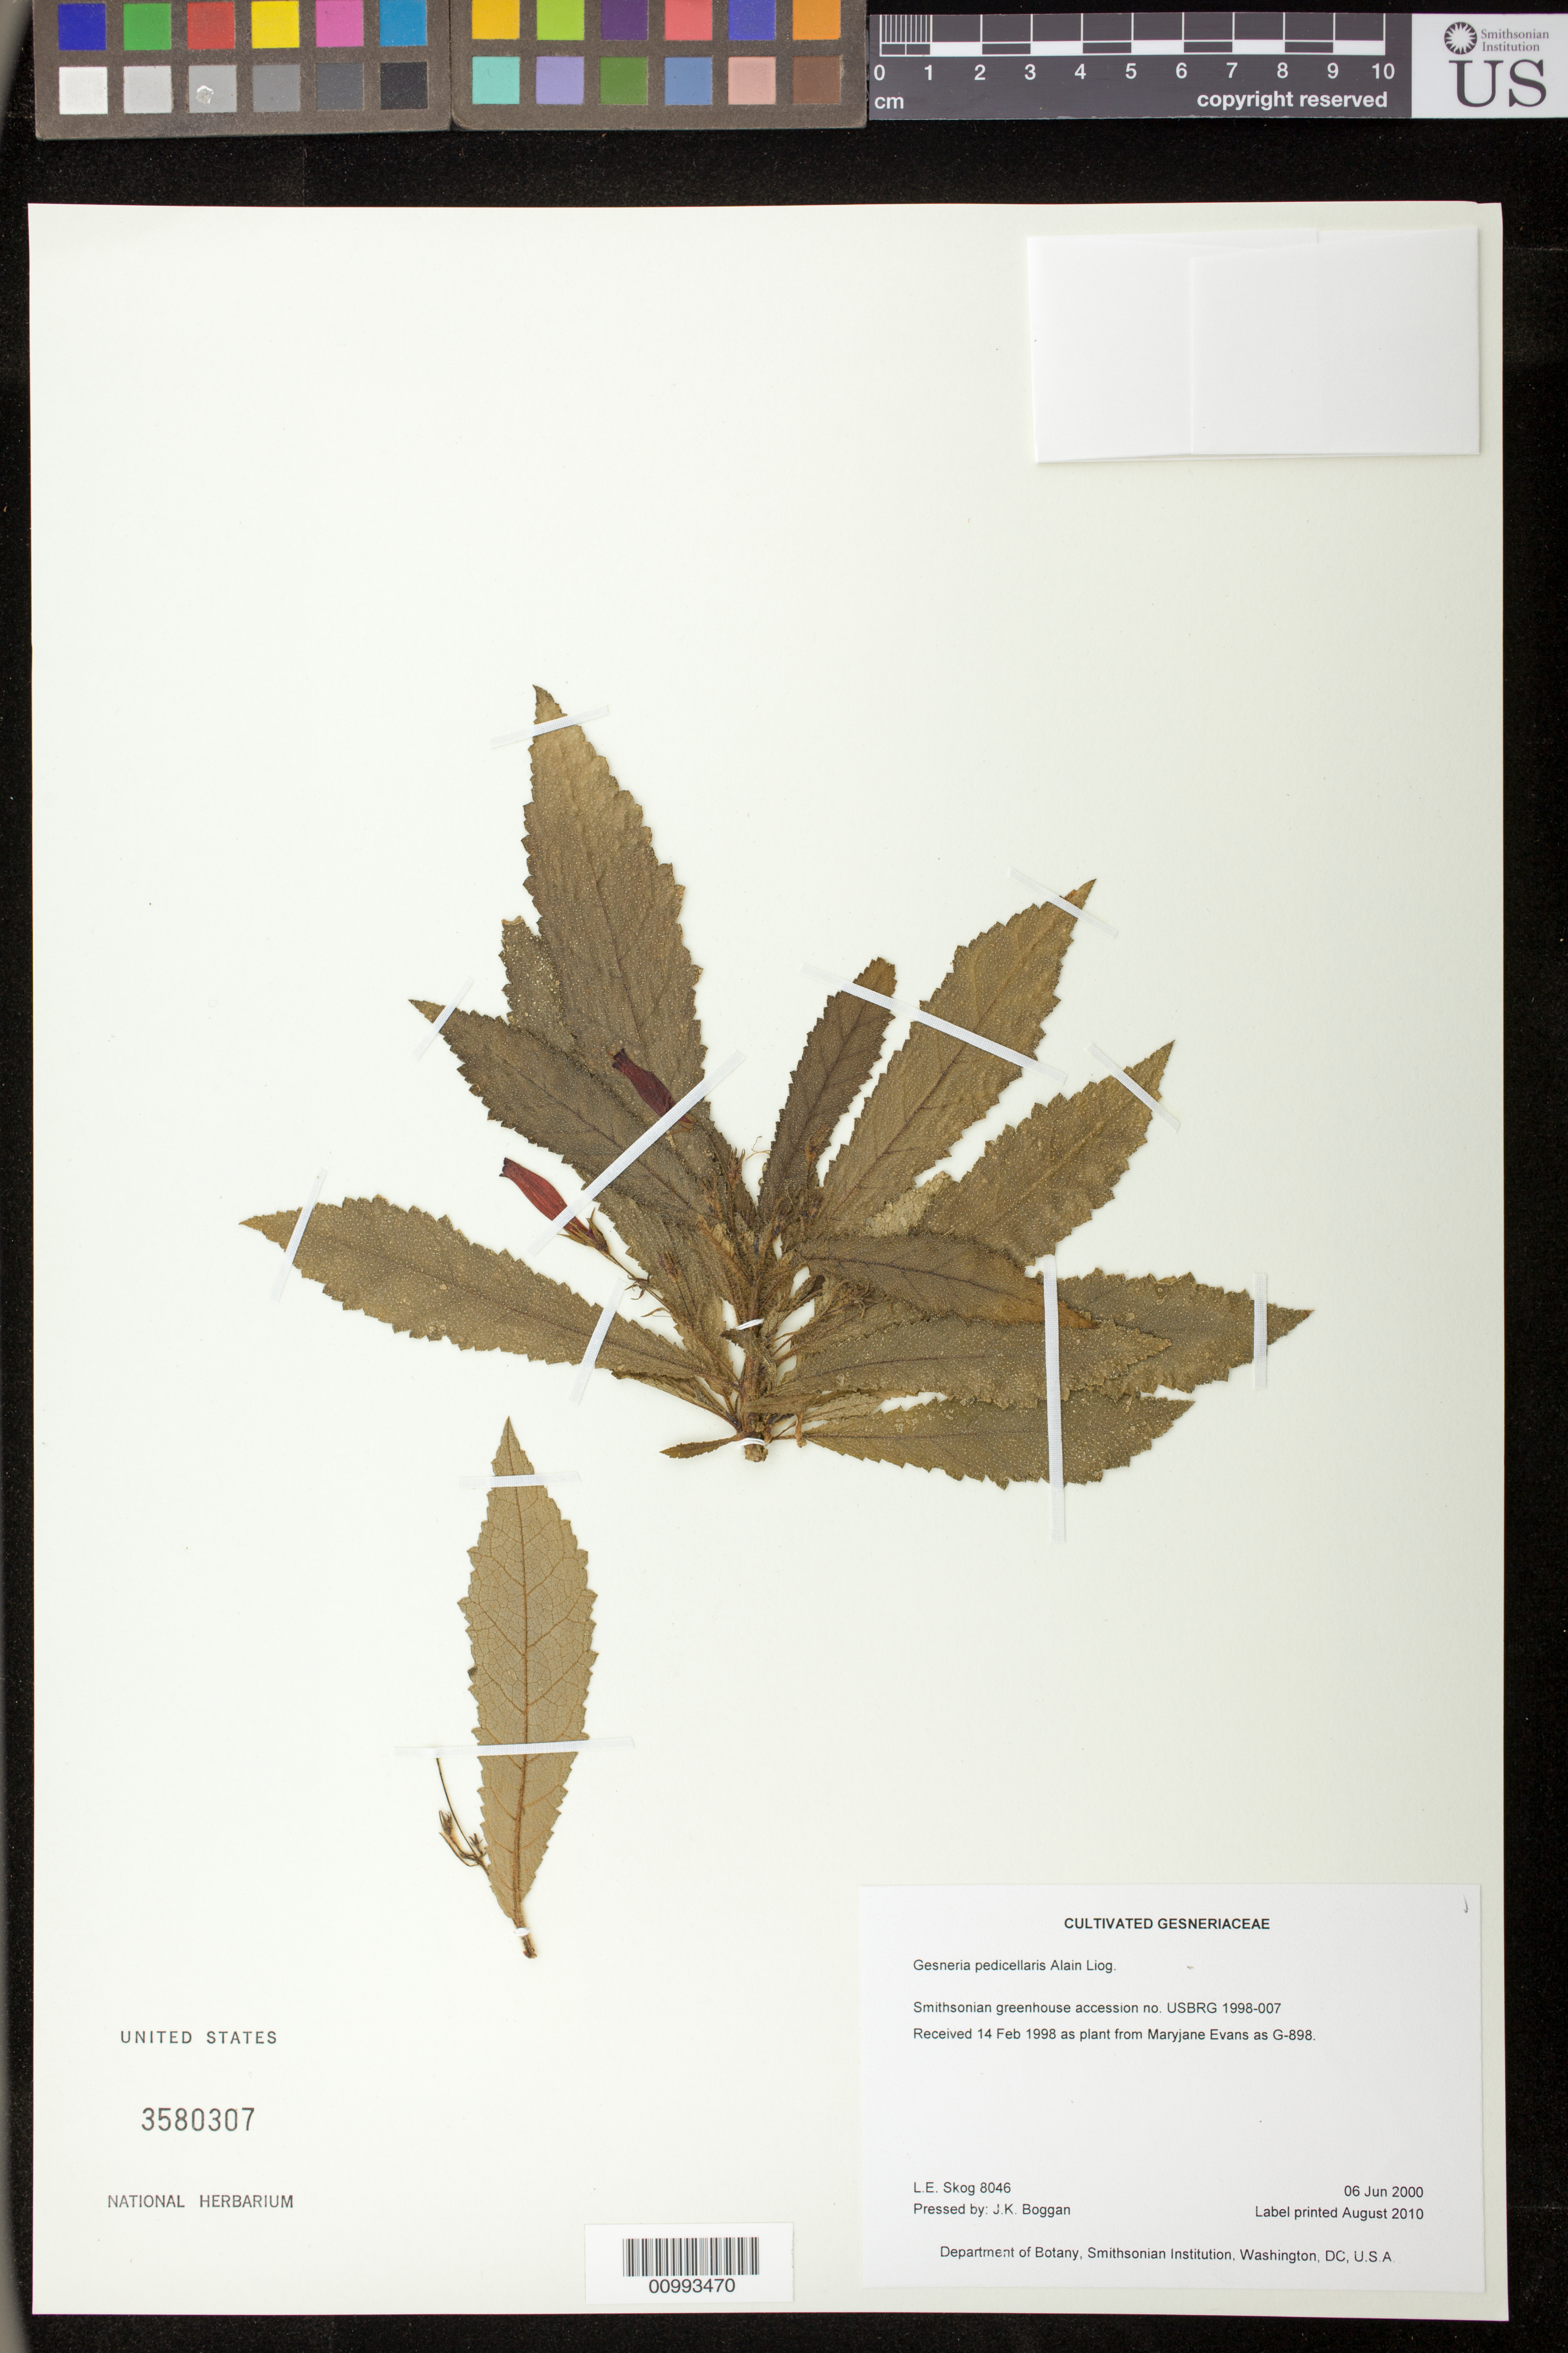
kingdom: Plantae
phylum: Tracheophyta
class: Magnoliopsida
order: Lamiales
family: Gesneriaceae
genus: Gesneria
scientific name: Gesneria pedicellaris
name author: Alain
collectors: L. E. Skog & J. K. Boggan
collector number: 8046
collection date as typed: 06 Jun 2000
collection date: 2000-06-06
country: United States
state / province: District of Columbia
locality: Department of Botany, Smithsonian Institution, Washington, DC, U.S.A.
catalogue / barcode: US 3580307